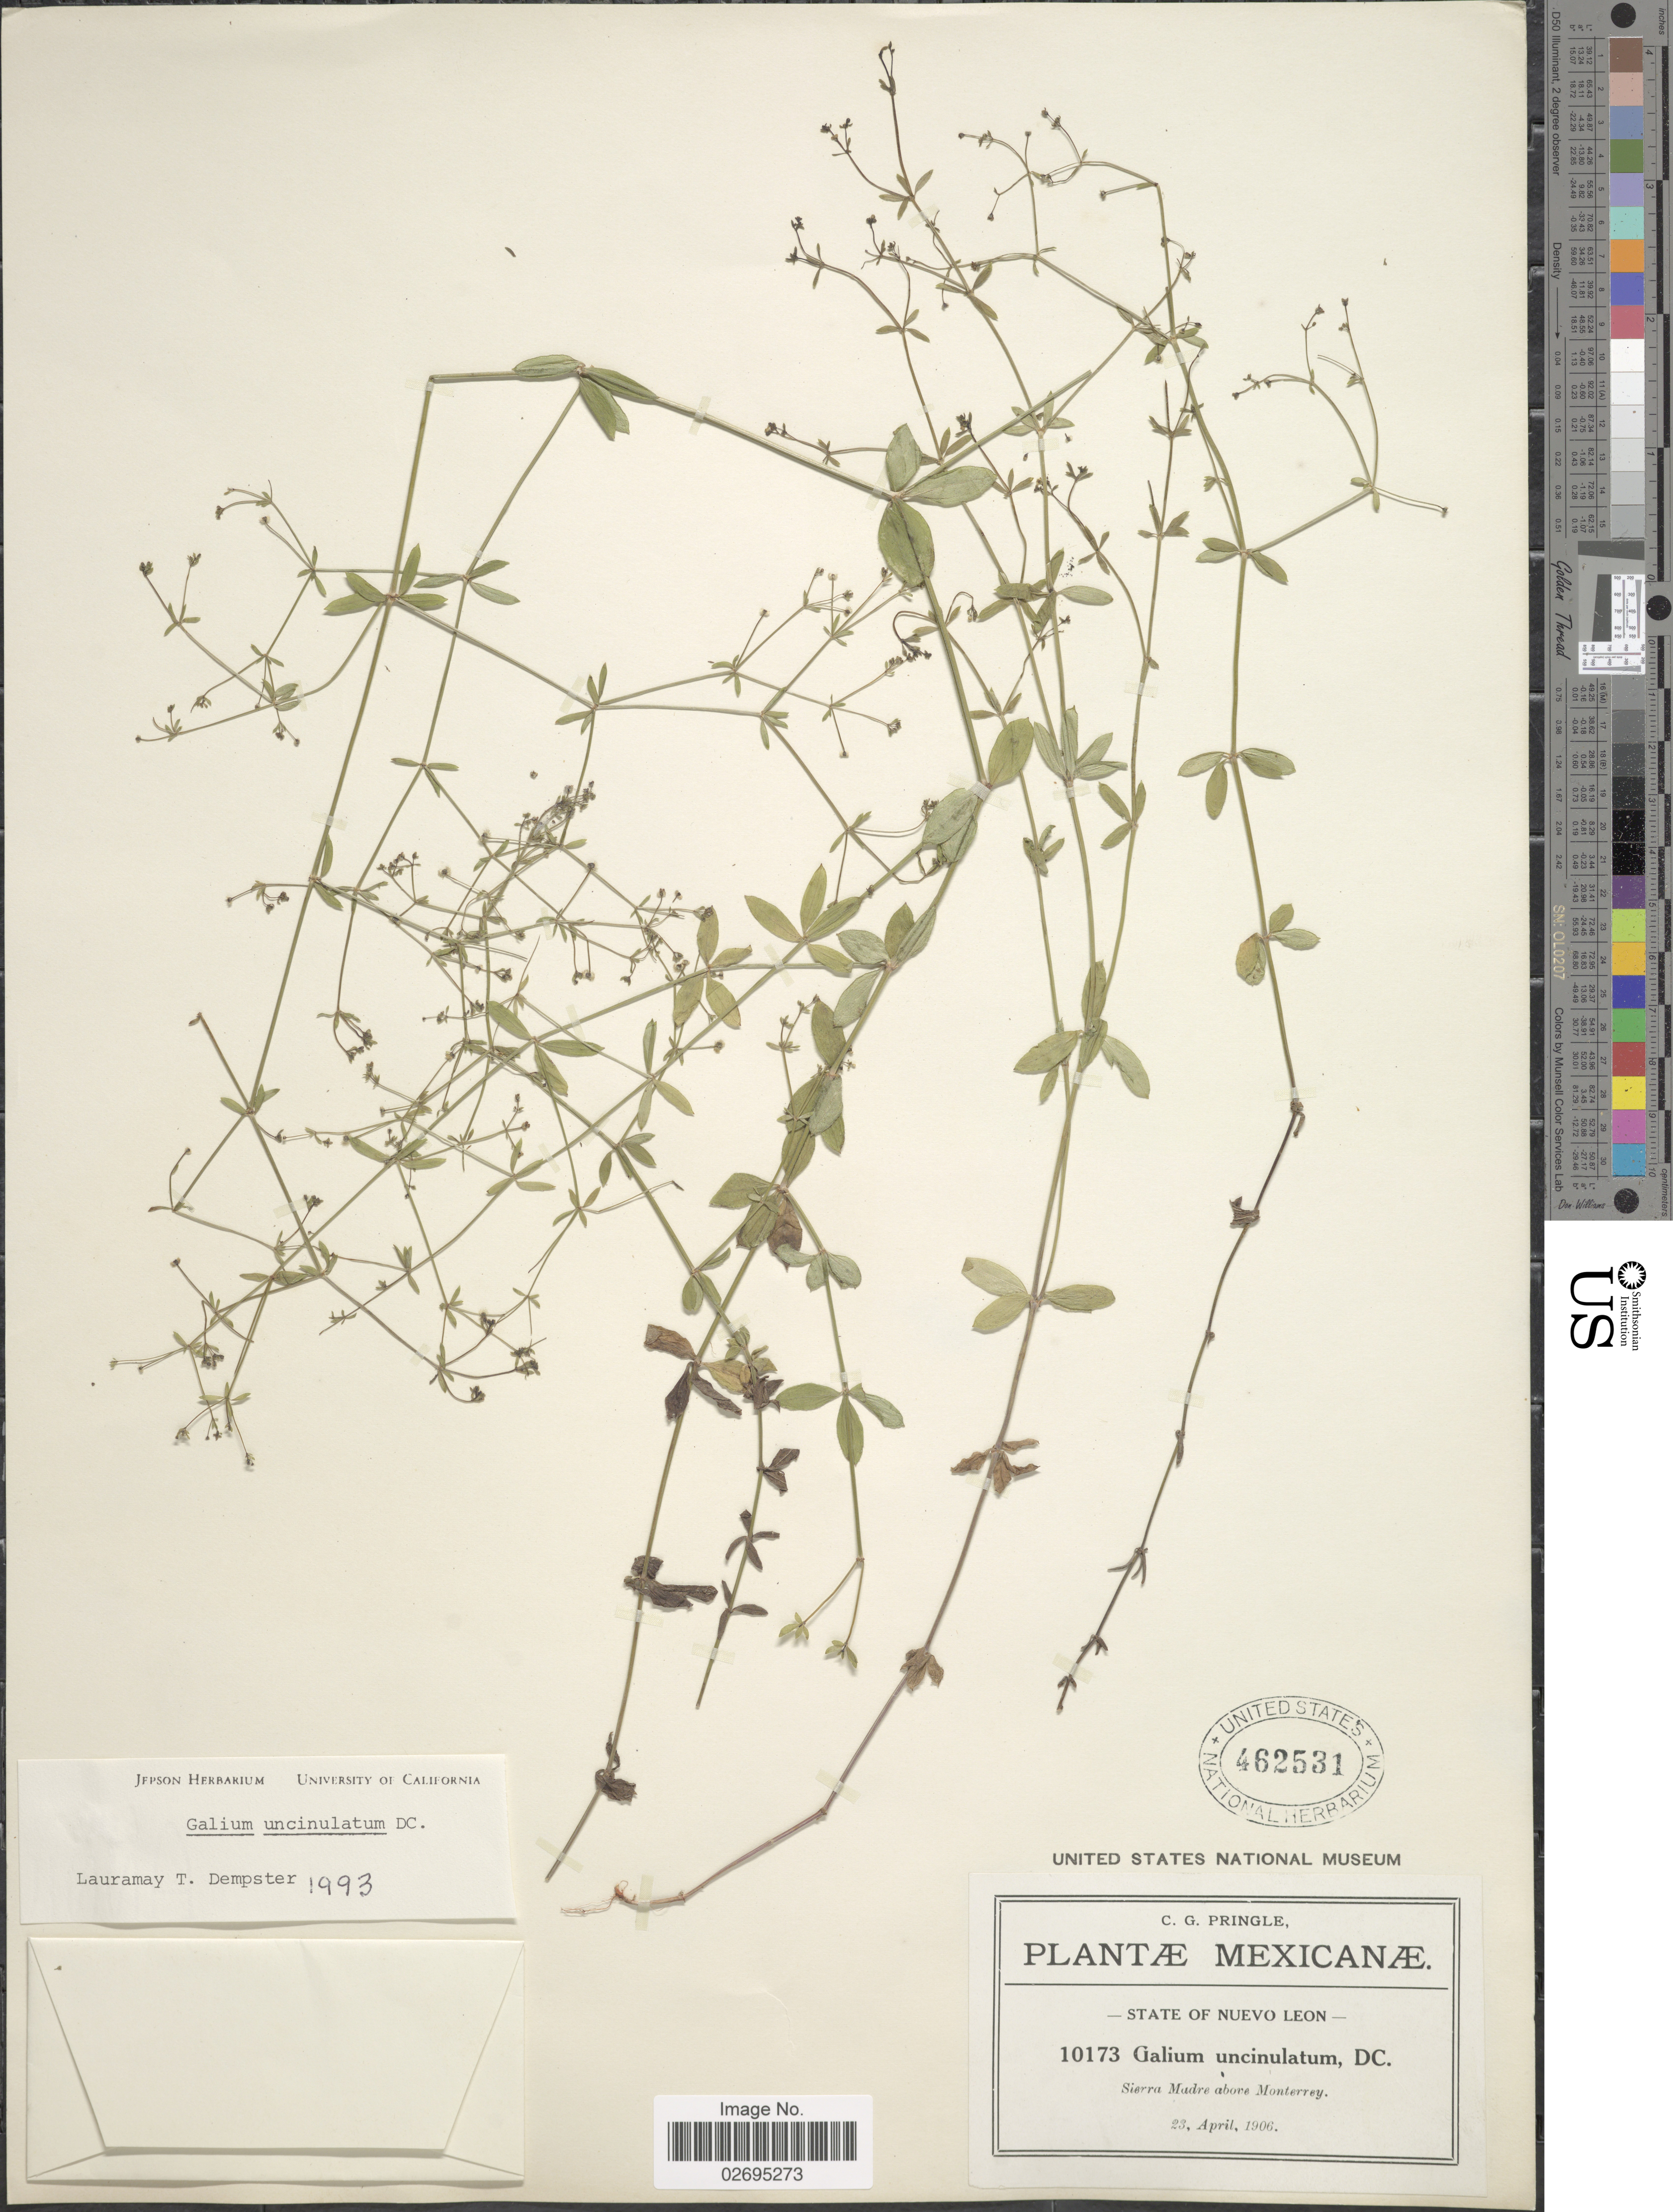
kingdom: Plantae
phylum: Tracheophyta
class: Magnoliopsida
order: Gentianales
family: Rubiaceae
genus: Galium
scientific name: Galium uncinulatum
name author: DC.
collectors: C. G. Pringle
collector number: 10173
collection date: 1906-04-23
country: Mexico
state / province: Nuevo León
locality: Sierra Madre above Monterrey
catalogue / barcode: US 462531